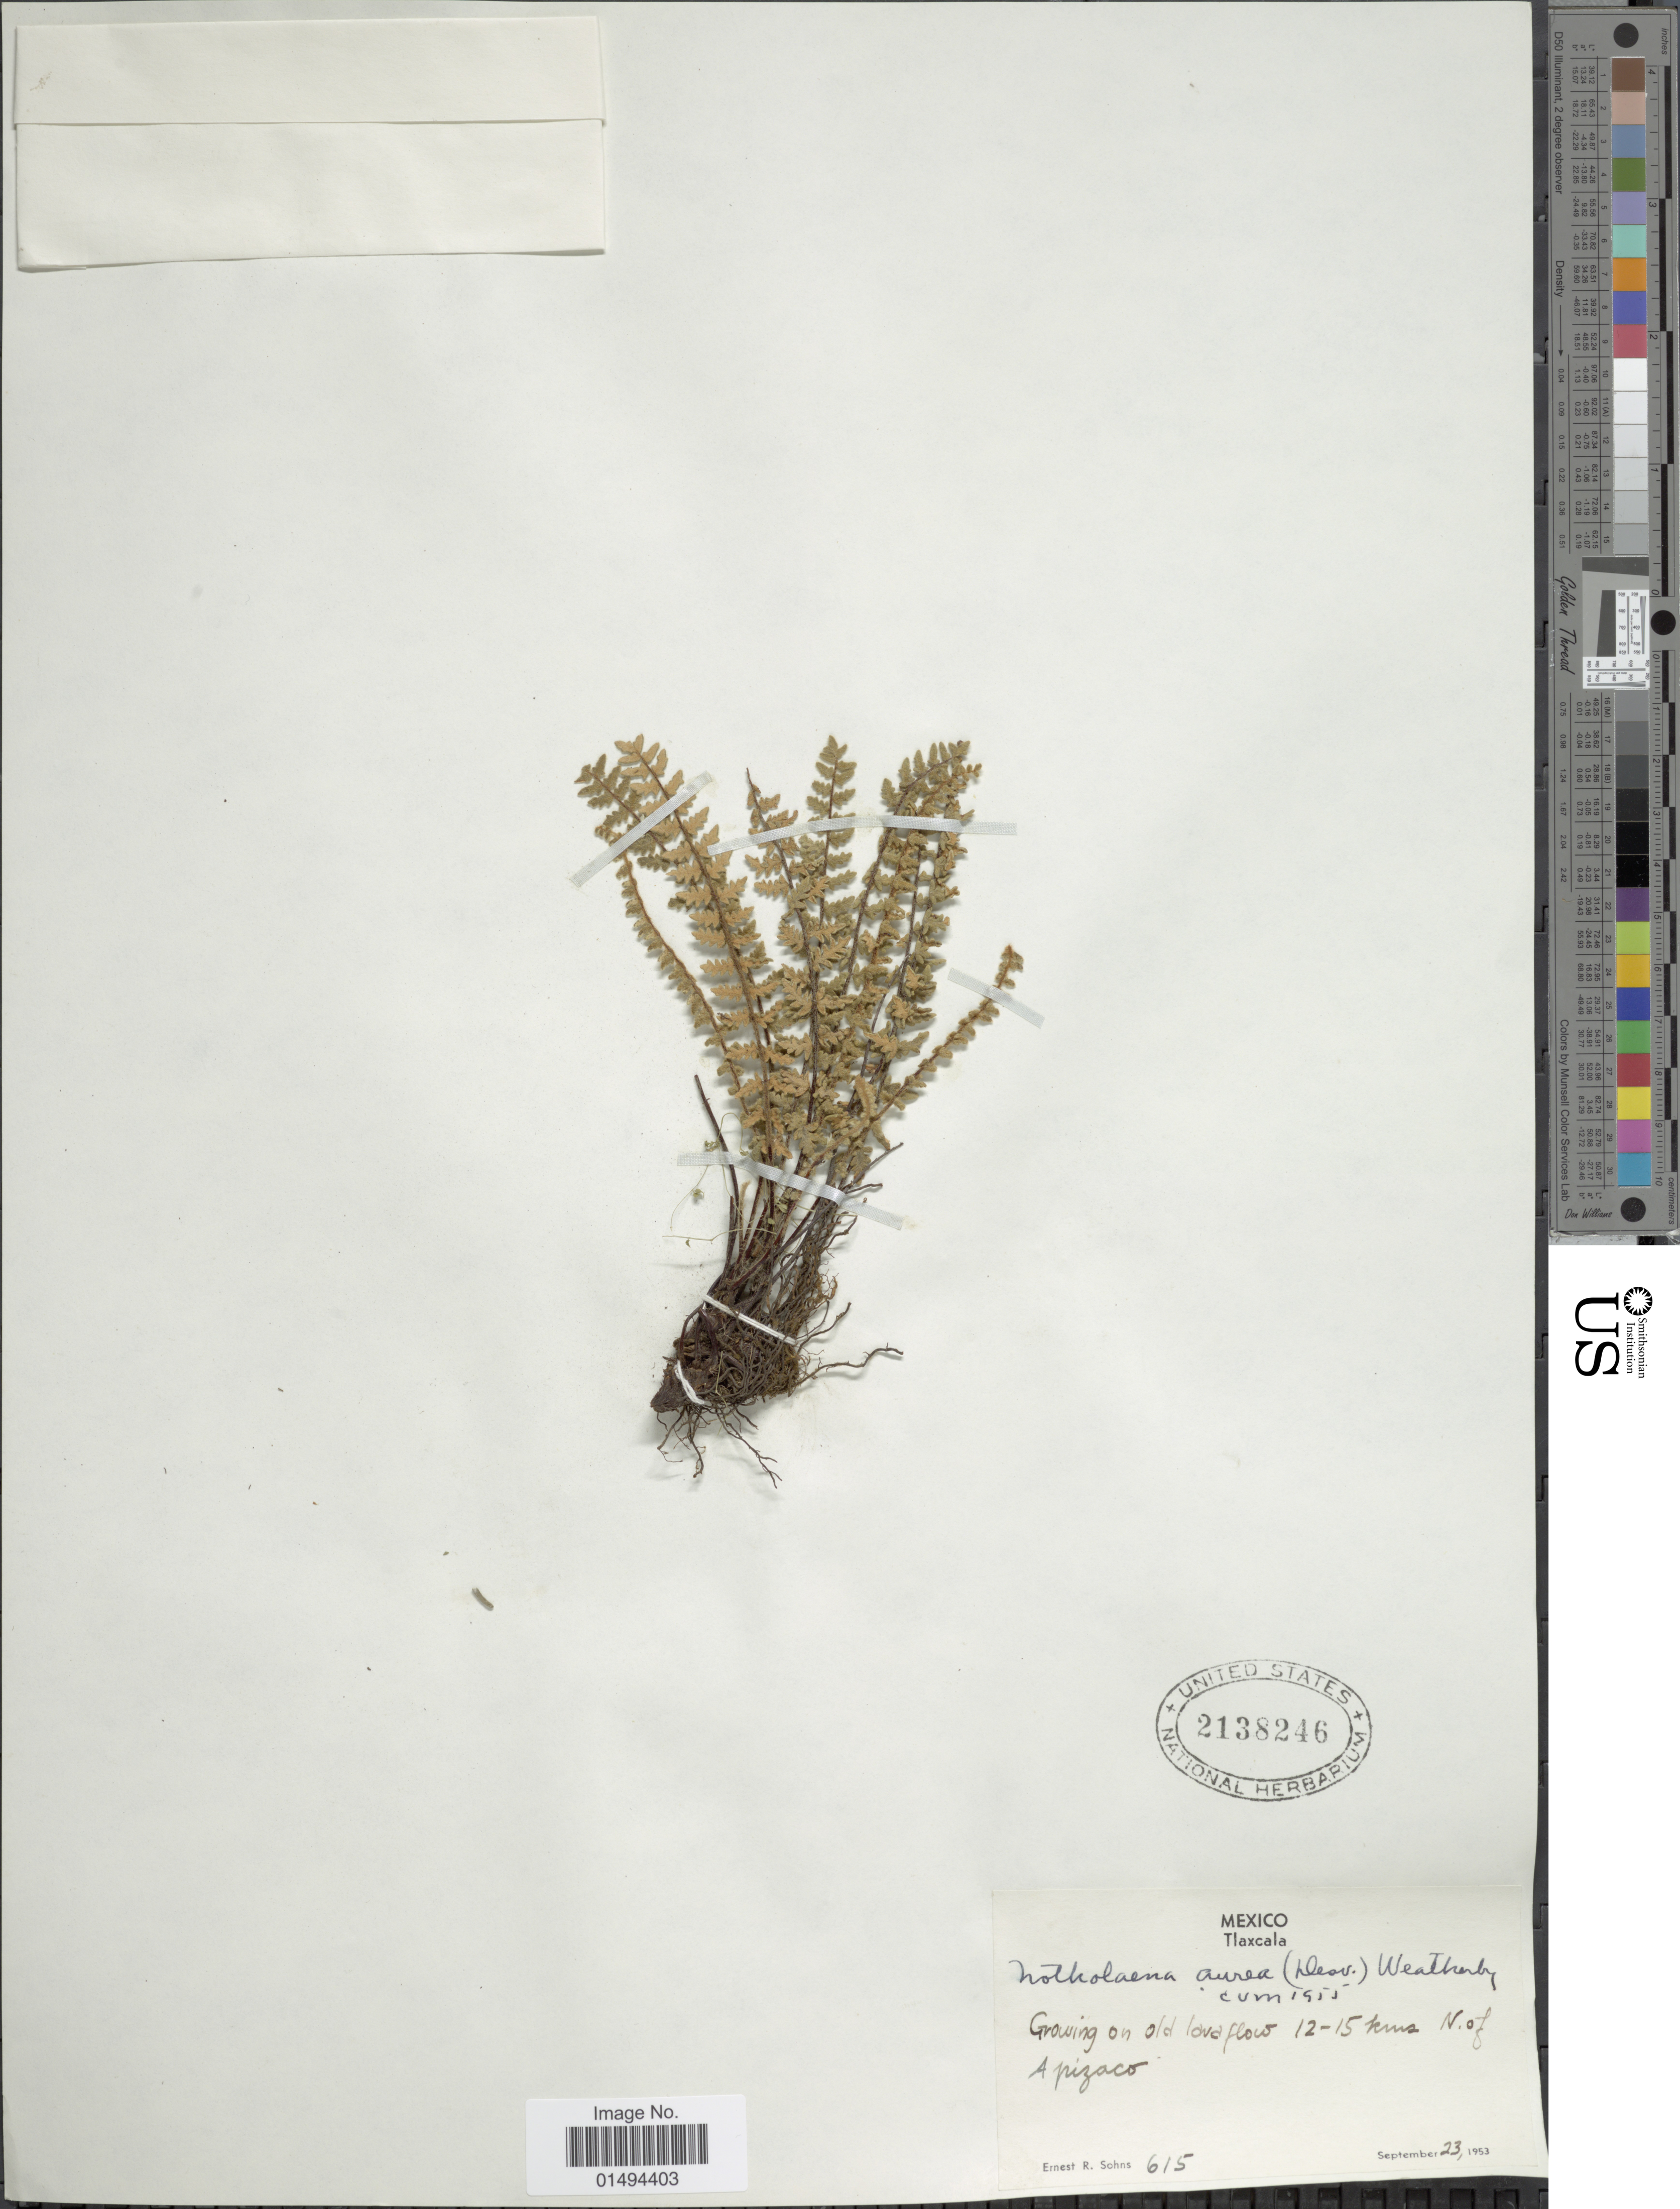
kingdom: Plantae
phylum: Tracheophyta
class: Polypodiopsida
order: Polypodiales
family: Pteridaceae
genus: Myriopteris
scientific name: Myriopteris aurea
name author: (Poir.) Grusz & Windham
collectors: E. R. Sohns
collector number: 615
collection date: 1953-09-23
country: Mexico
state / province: Tlaxcala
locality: Growing on old lava flow 12-15 kms N. of Apizaco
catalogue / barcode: US 2138246